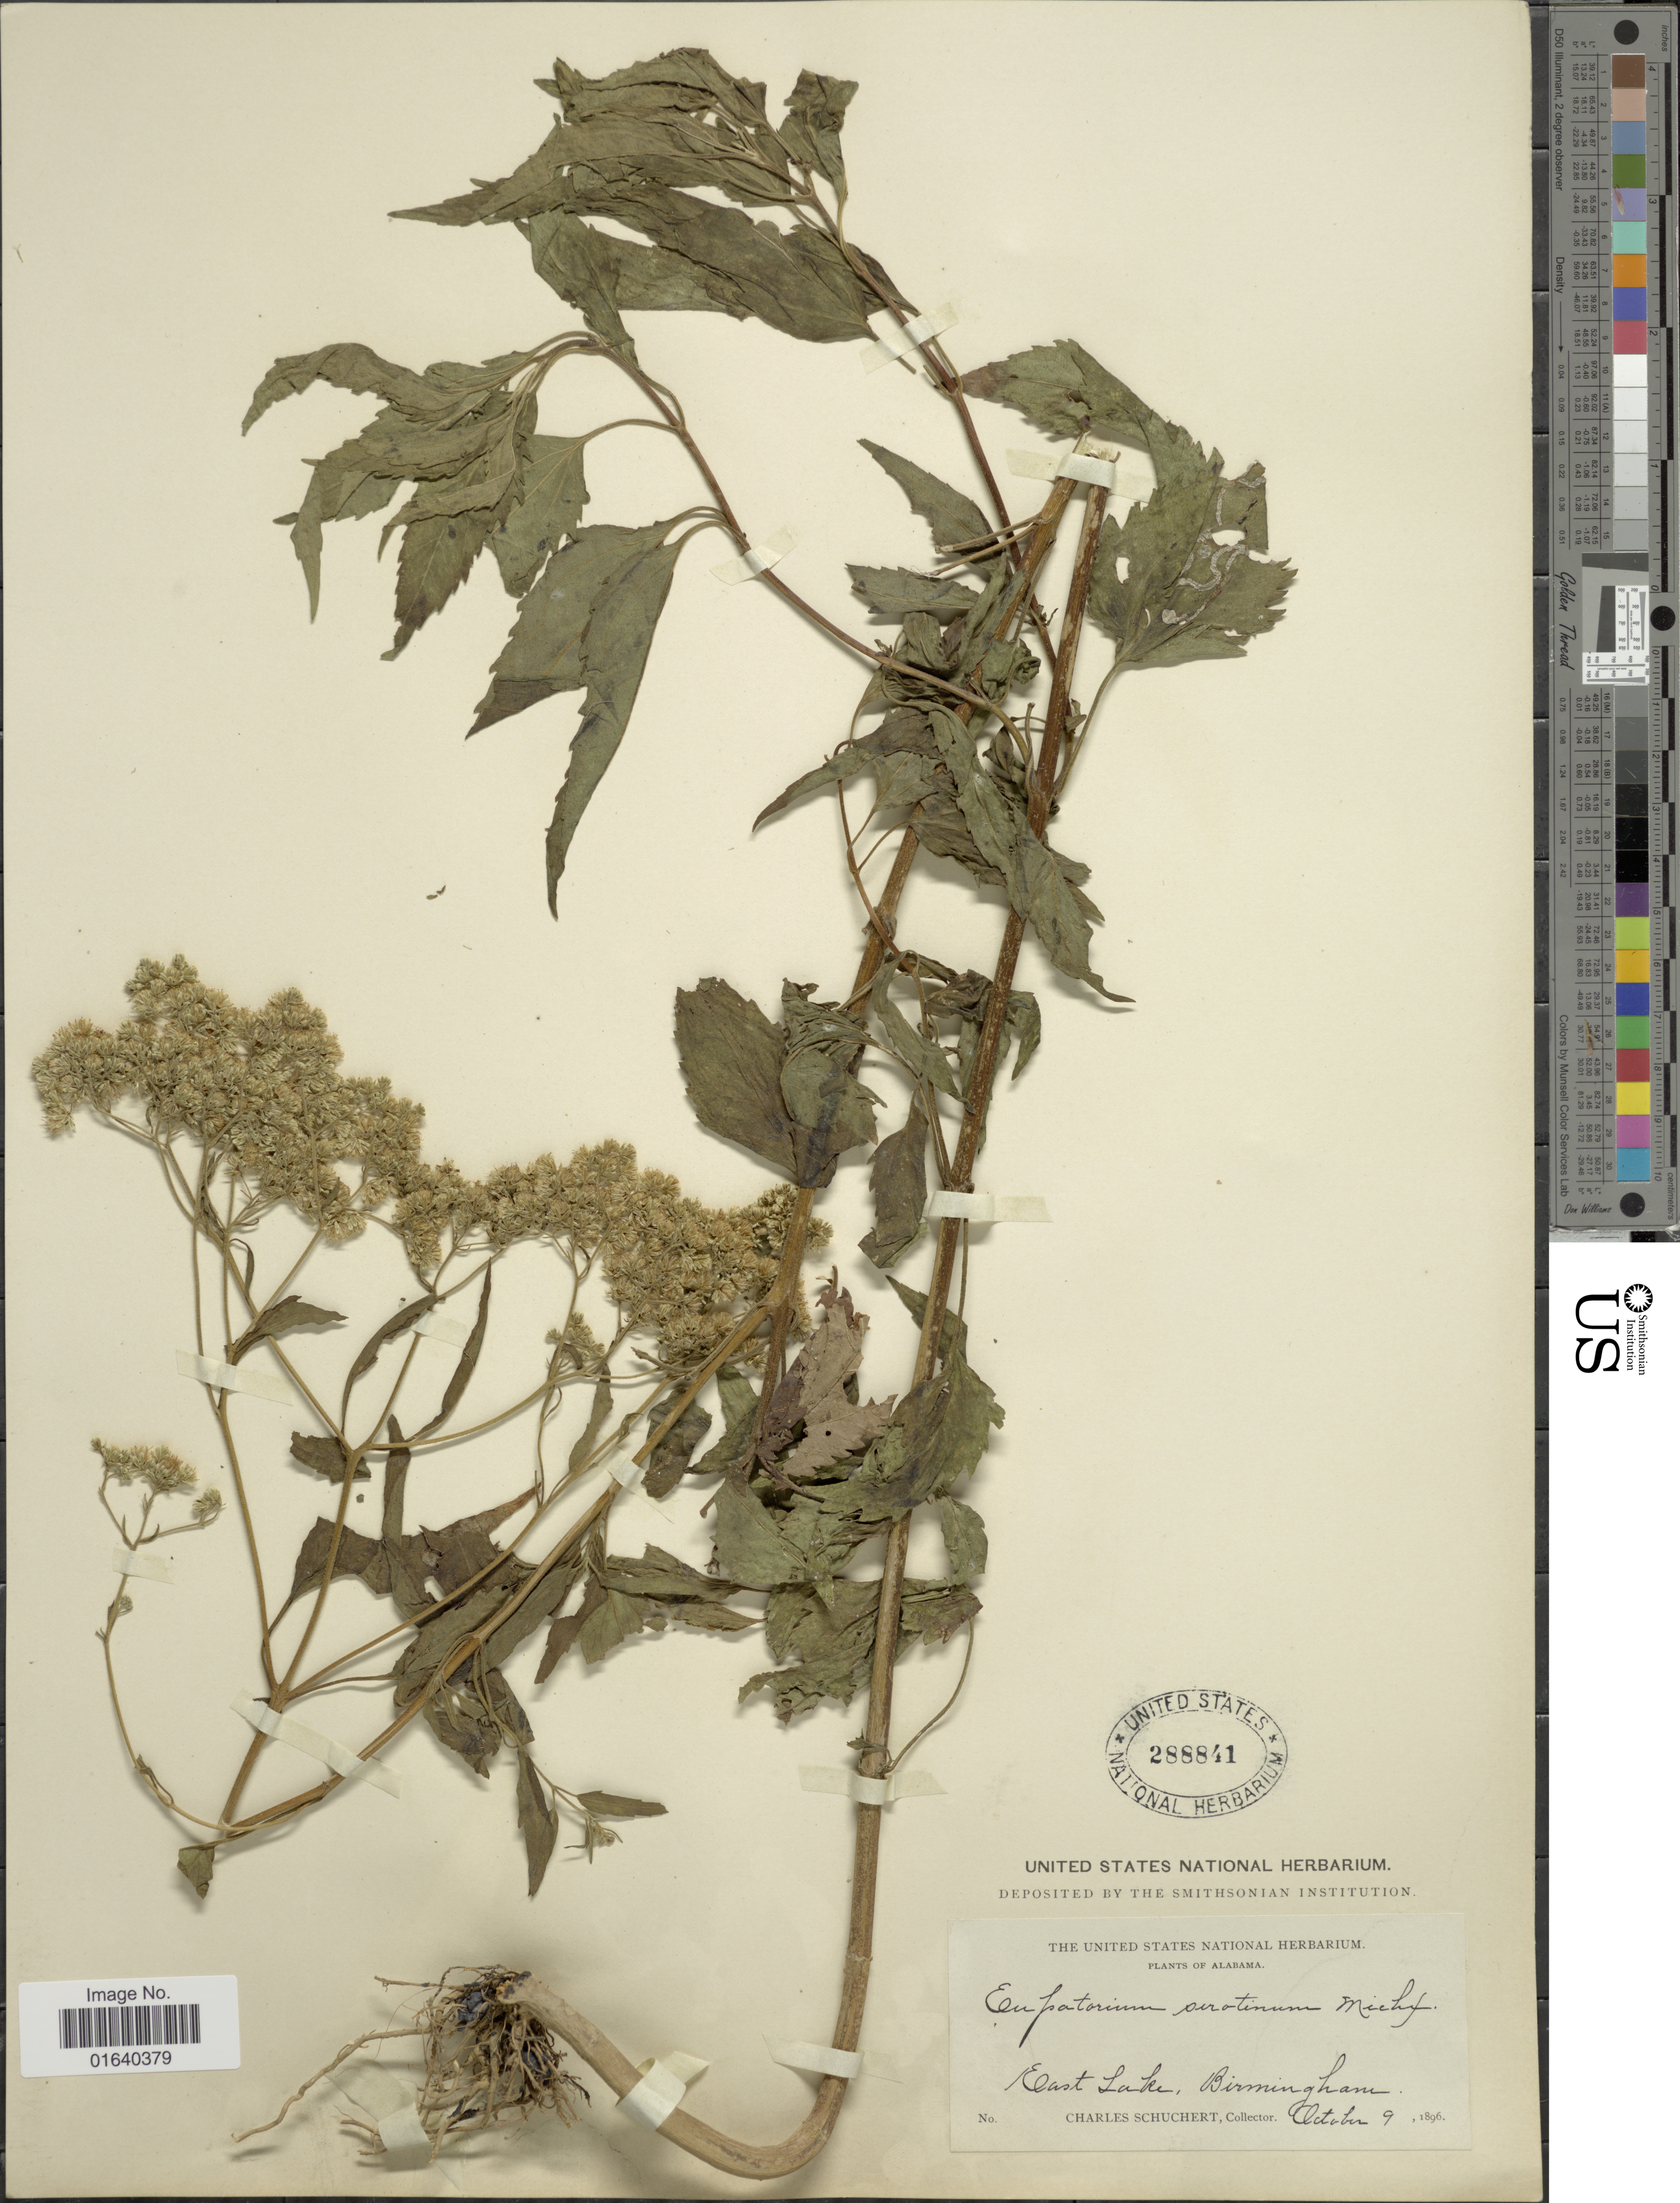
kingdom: Plantae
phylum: Tracheophyta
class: Magnoliopsida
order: Asterales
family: Asteraceae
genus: Eupatorium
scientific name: Eupatorium serotinum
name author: Michx.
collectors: C. Schuchert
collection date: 1896-10-09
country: United States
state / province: Alabama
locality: East Lake, Brimingham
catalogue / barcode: US 288841